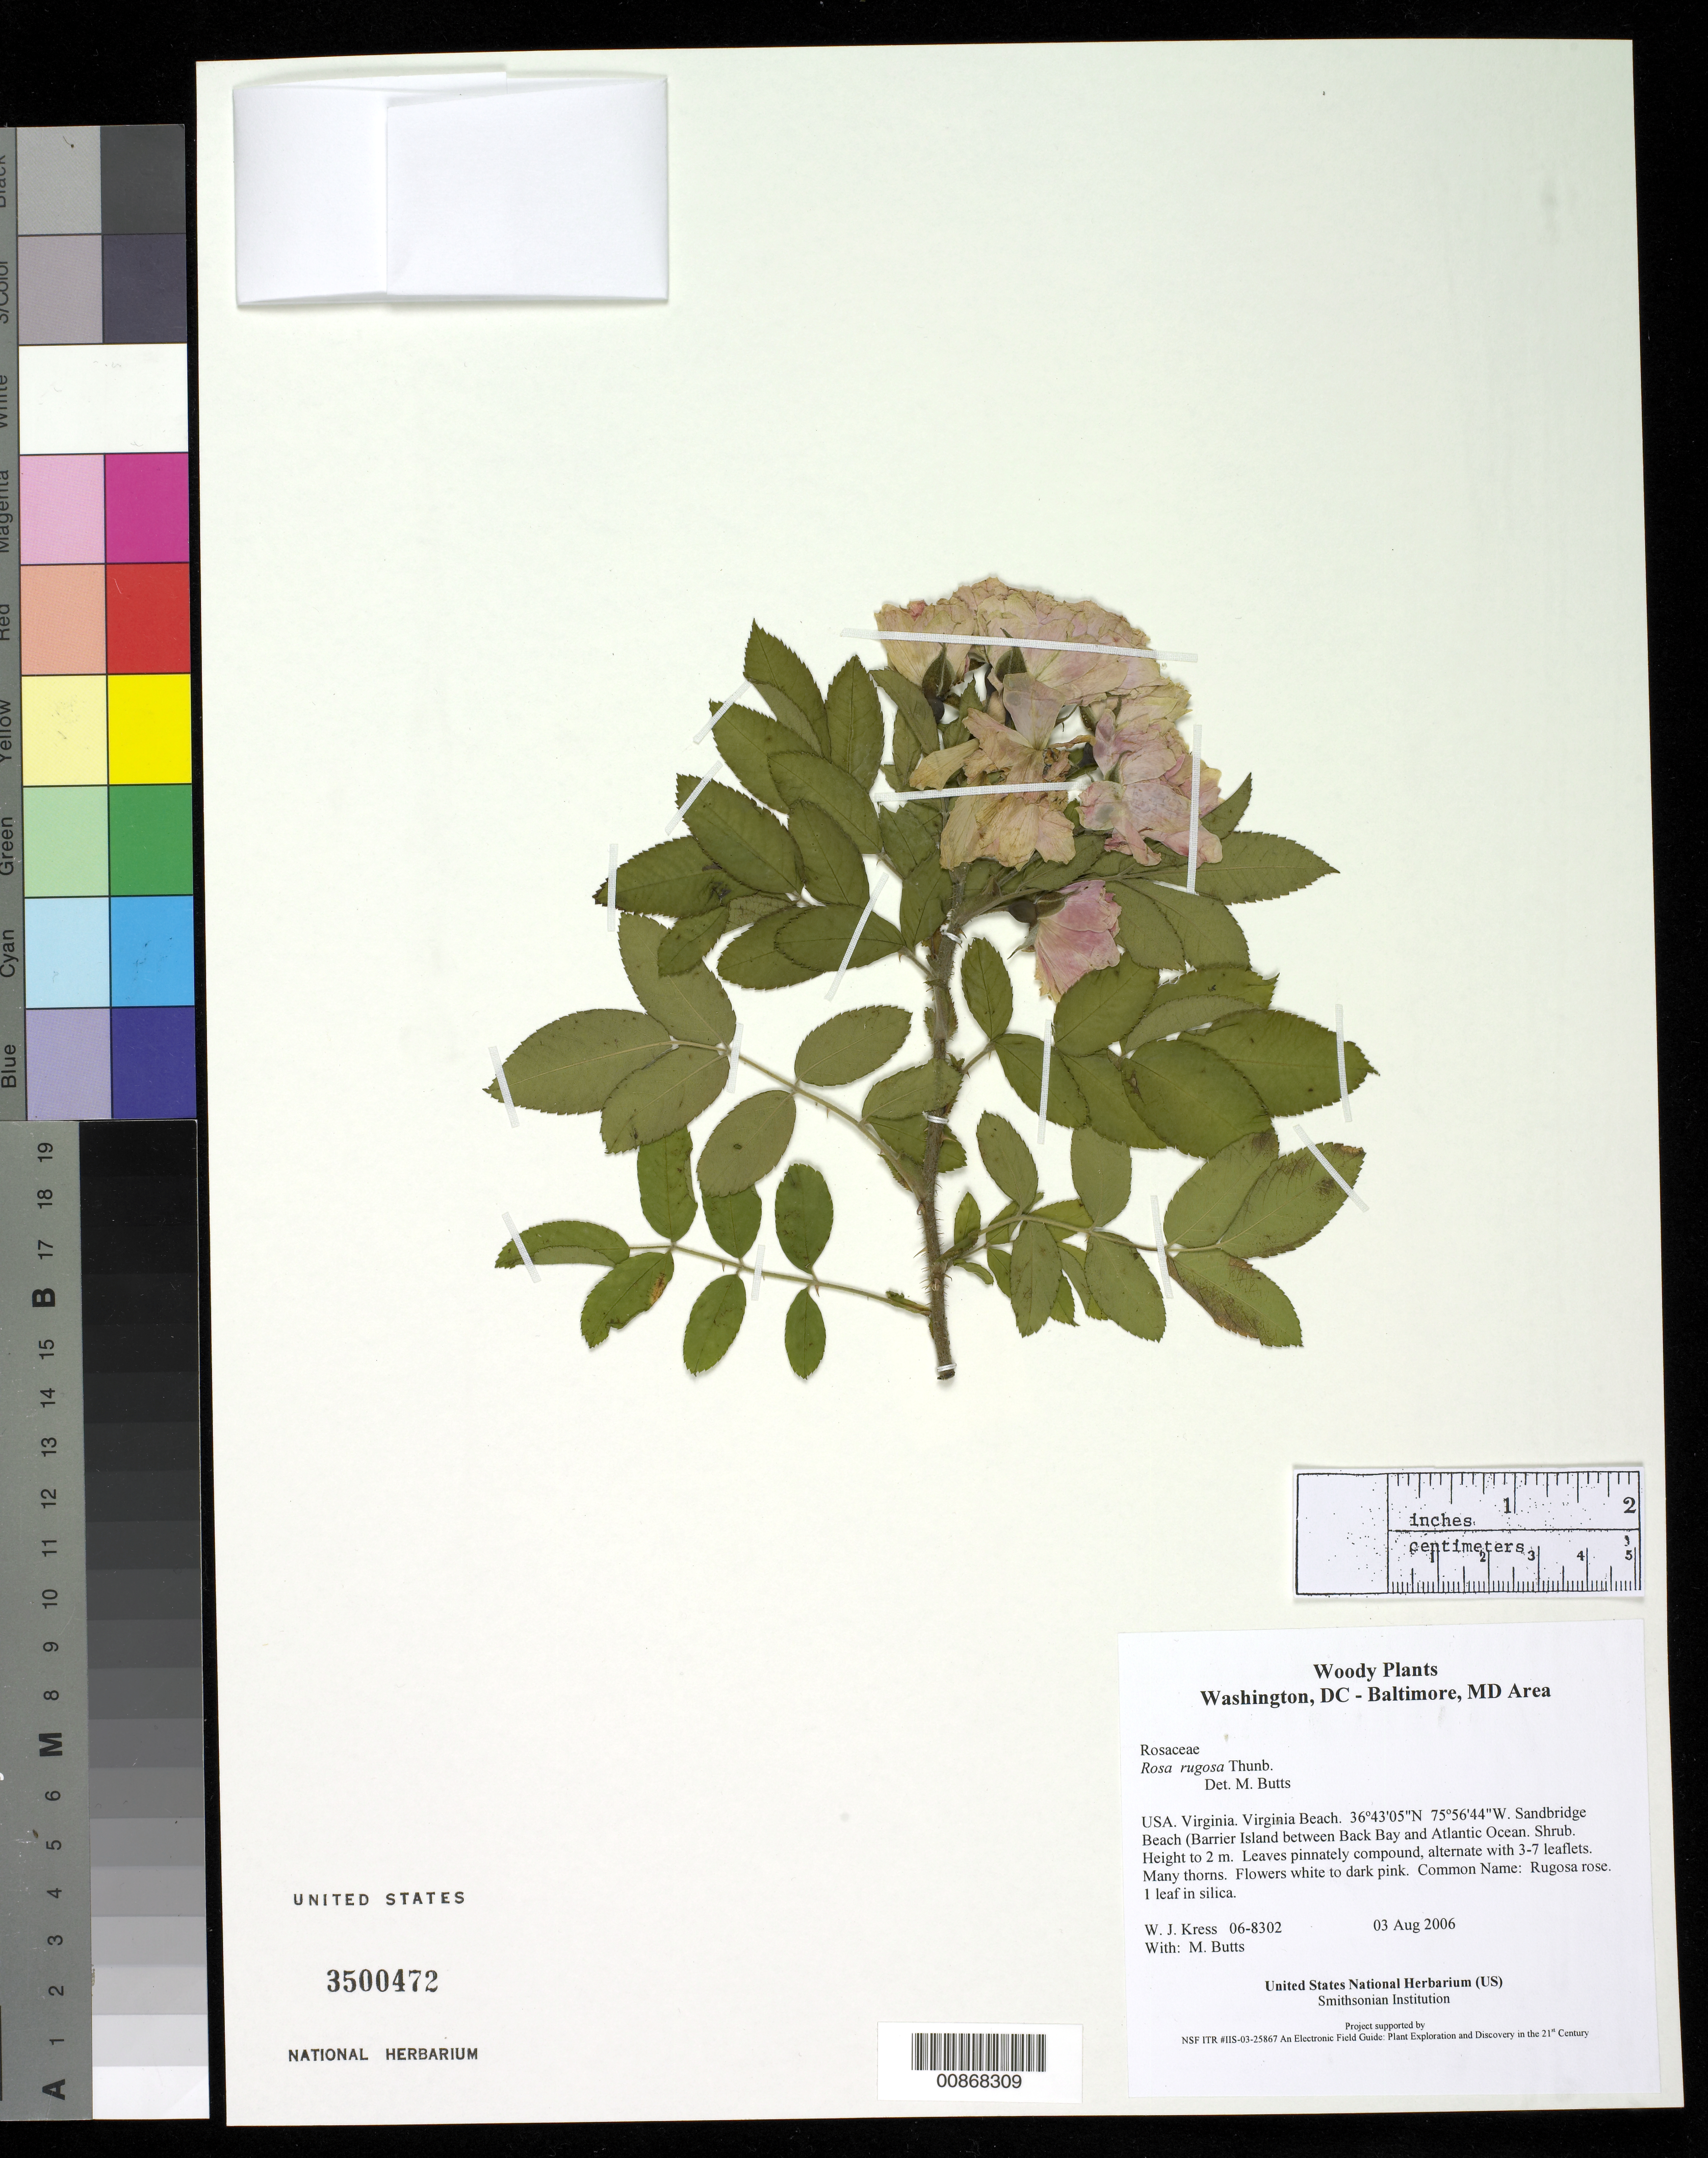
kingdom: Plantae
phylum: Tracheophyta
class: Magnoliopsida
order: Rosales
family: Rosaceae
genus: Rosa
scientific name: Rosa rugosa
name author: Thunb.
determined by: Butts, M. B.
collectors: W. J. Kress & M. B. Butts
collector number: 06-8302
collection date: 2006-08-03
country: United States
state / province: Virginia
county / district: City of Virginia Beach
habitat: Sandbridge Beach (Barrier Island between Back Bay and Atlantic Ocean).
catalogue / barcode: US 3500472